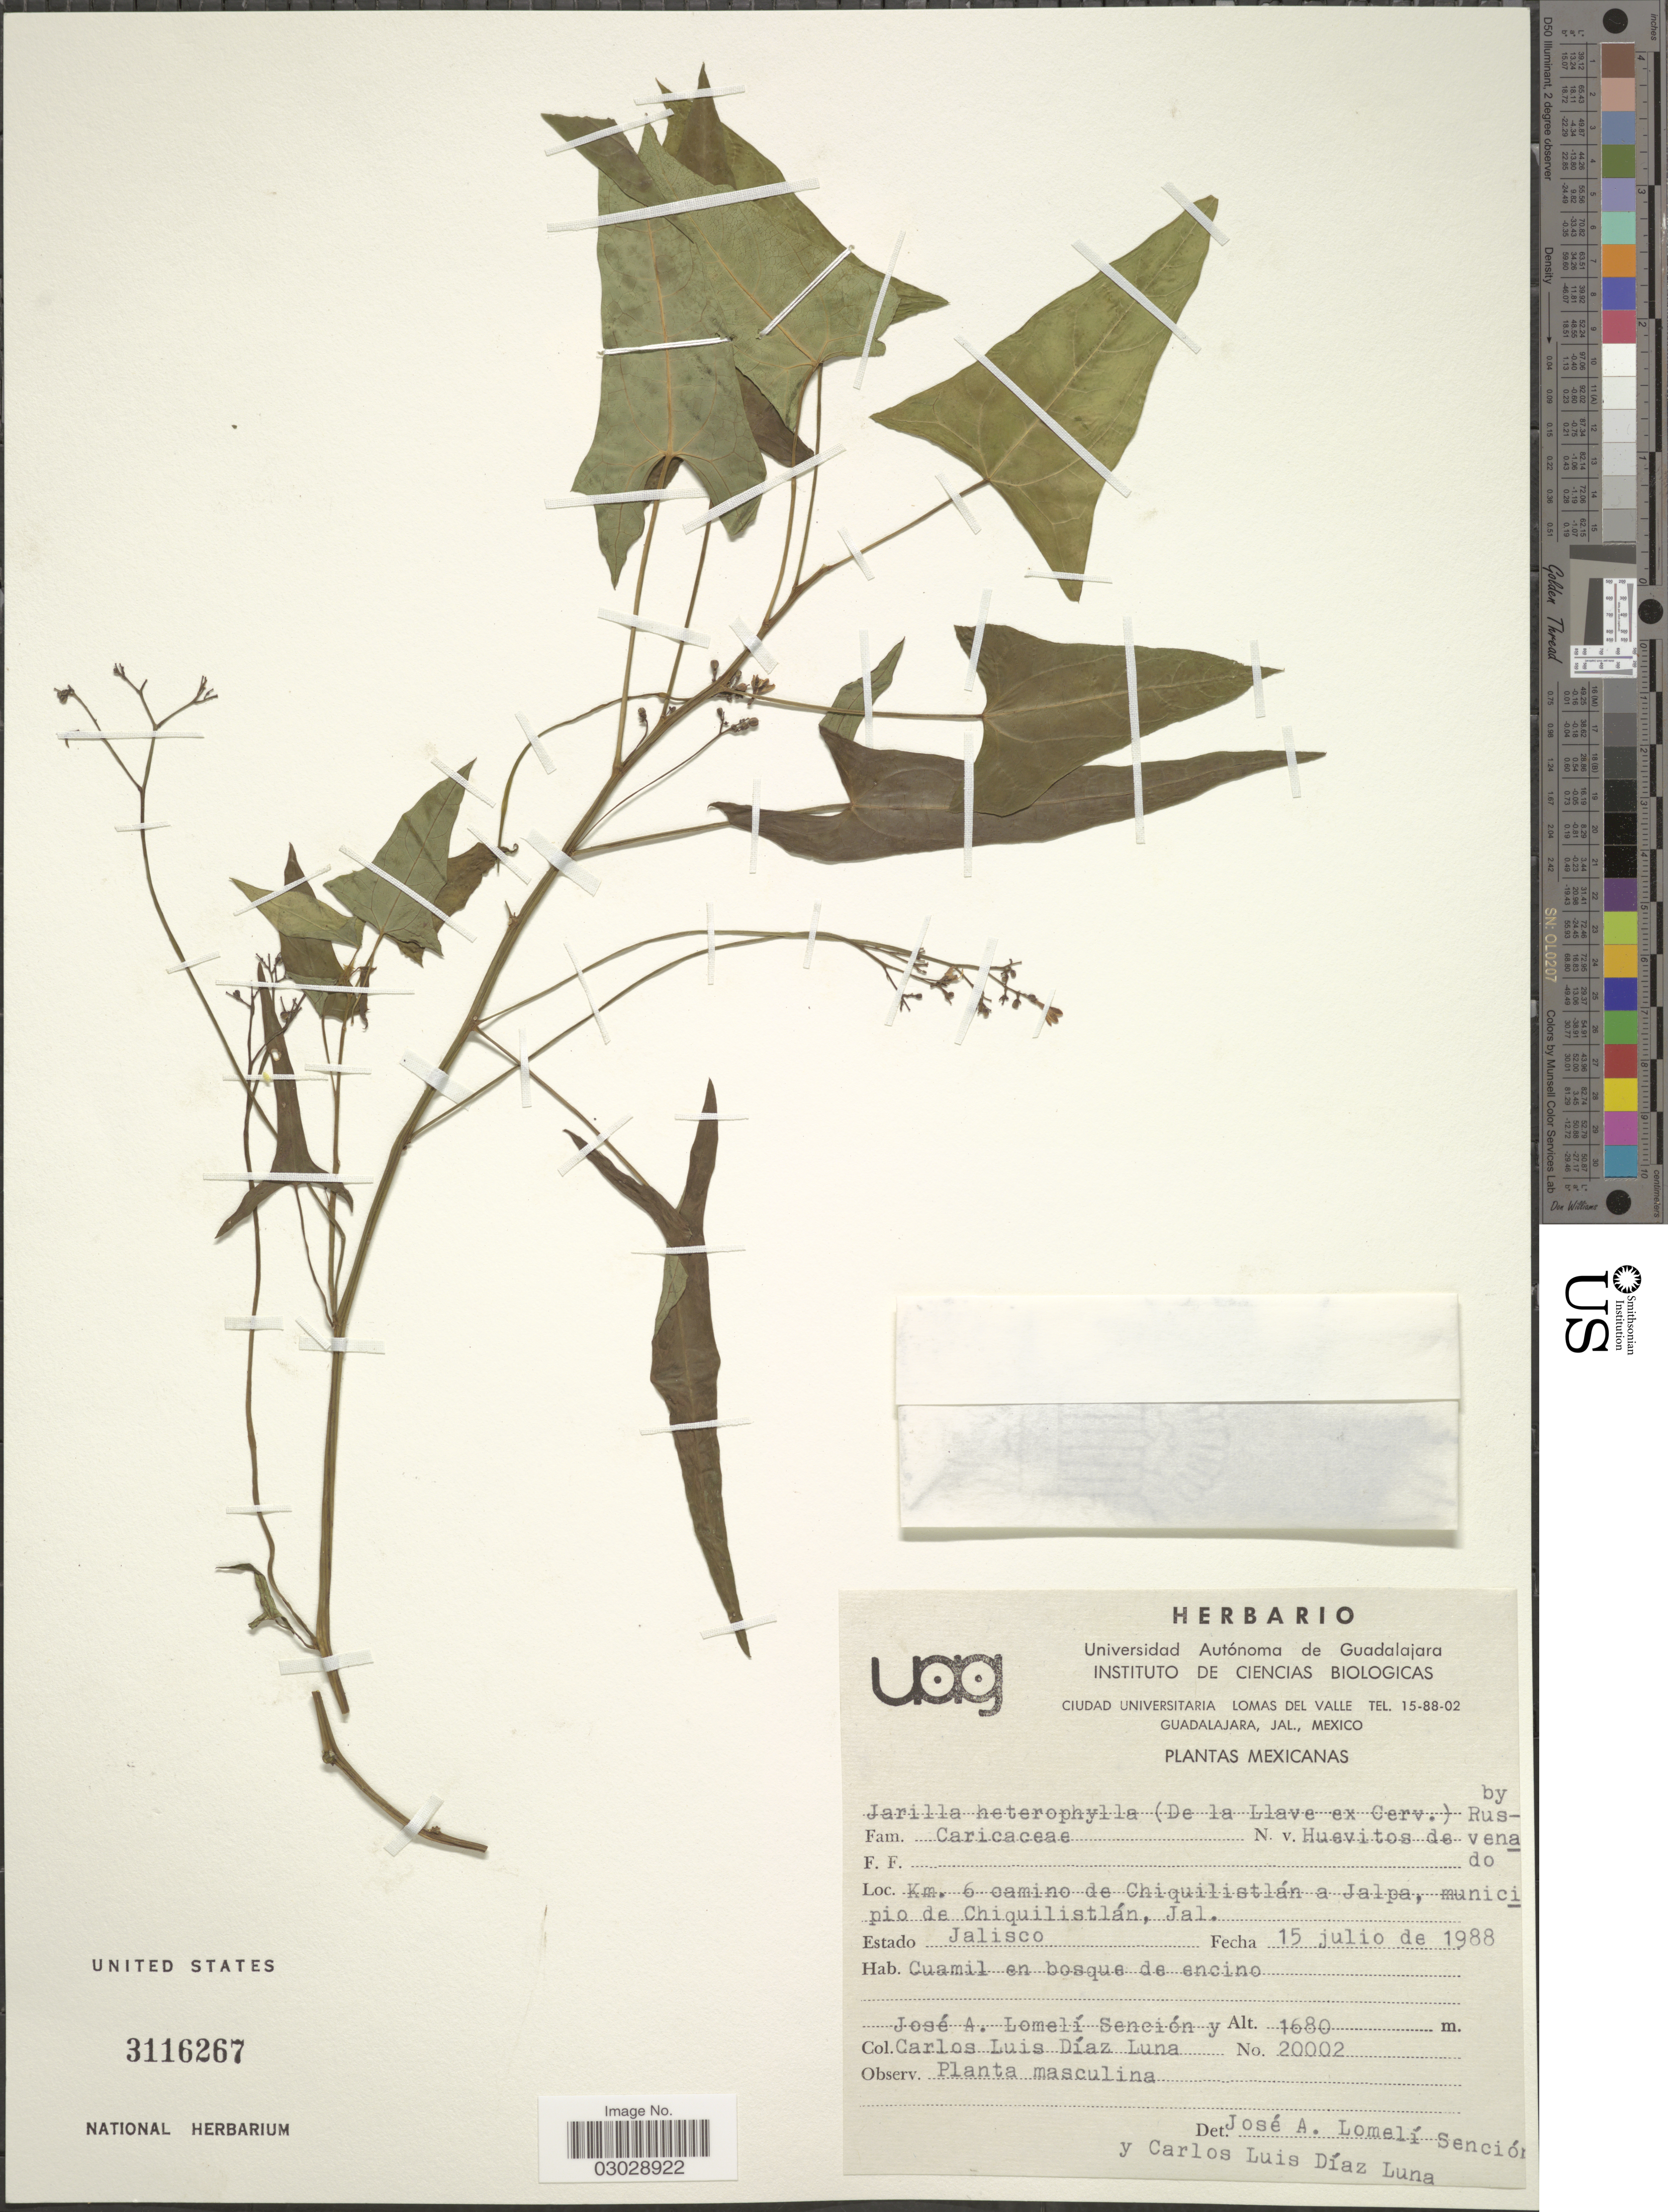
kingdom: Plantae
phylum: Tracheophyta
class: Magnoliopsida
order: Brassicales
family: Caricaceae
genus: Jarilla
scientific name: Jarilla heterophylla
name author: (Cerv. ex La Llave) Rusby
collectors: J. Lomeli Sención & Diaz L., C.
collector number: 20002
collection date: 1988-07-15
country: Mexico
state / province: Jalisco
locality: Km. 6 camino de Chiquilistlán a Jalpa, municipio de Chiquilistlán, Jal.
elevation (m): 1680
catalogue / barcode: US 3116267